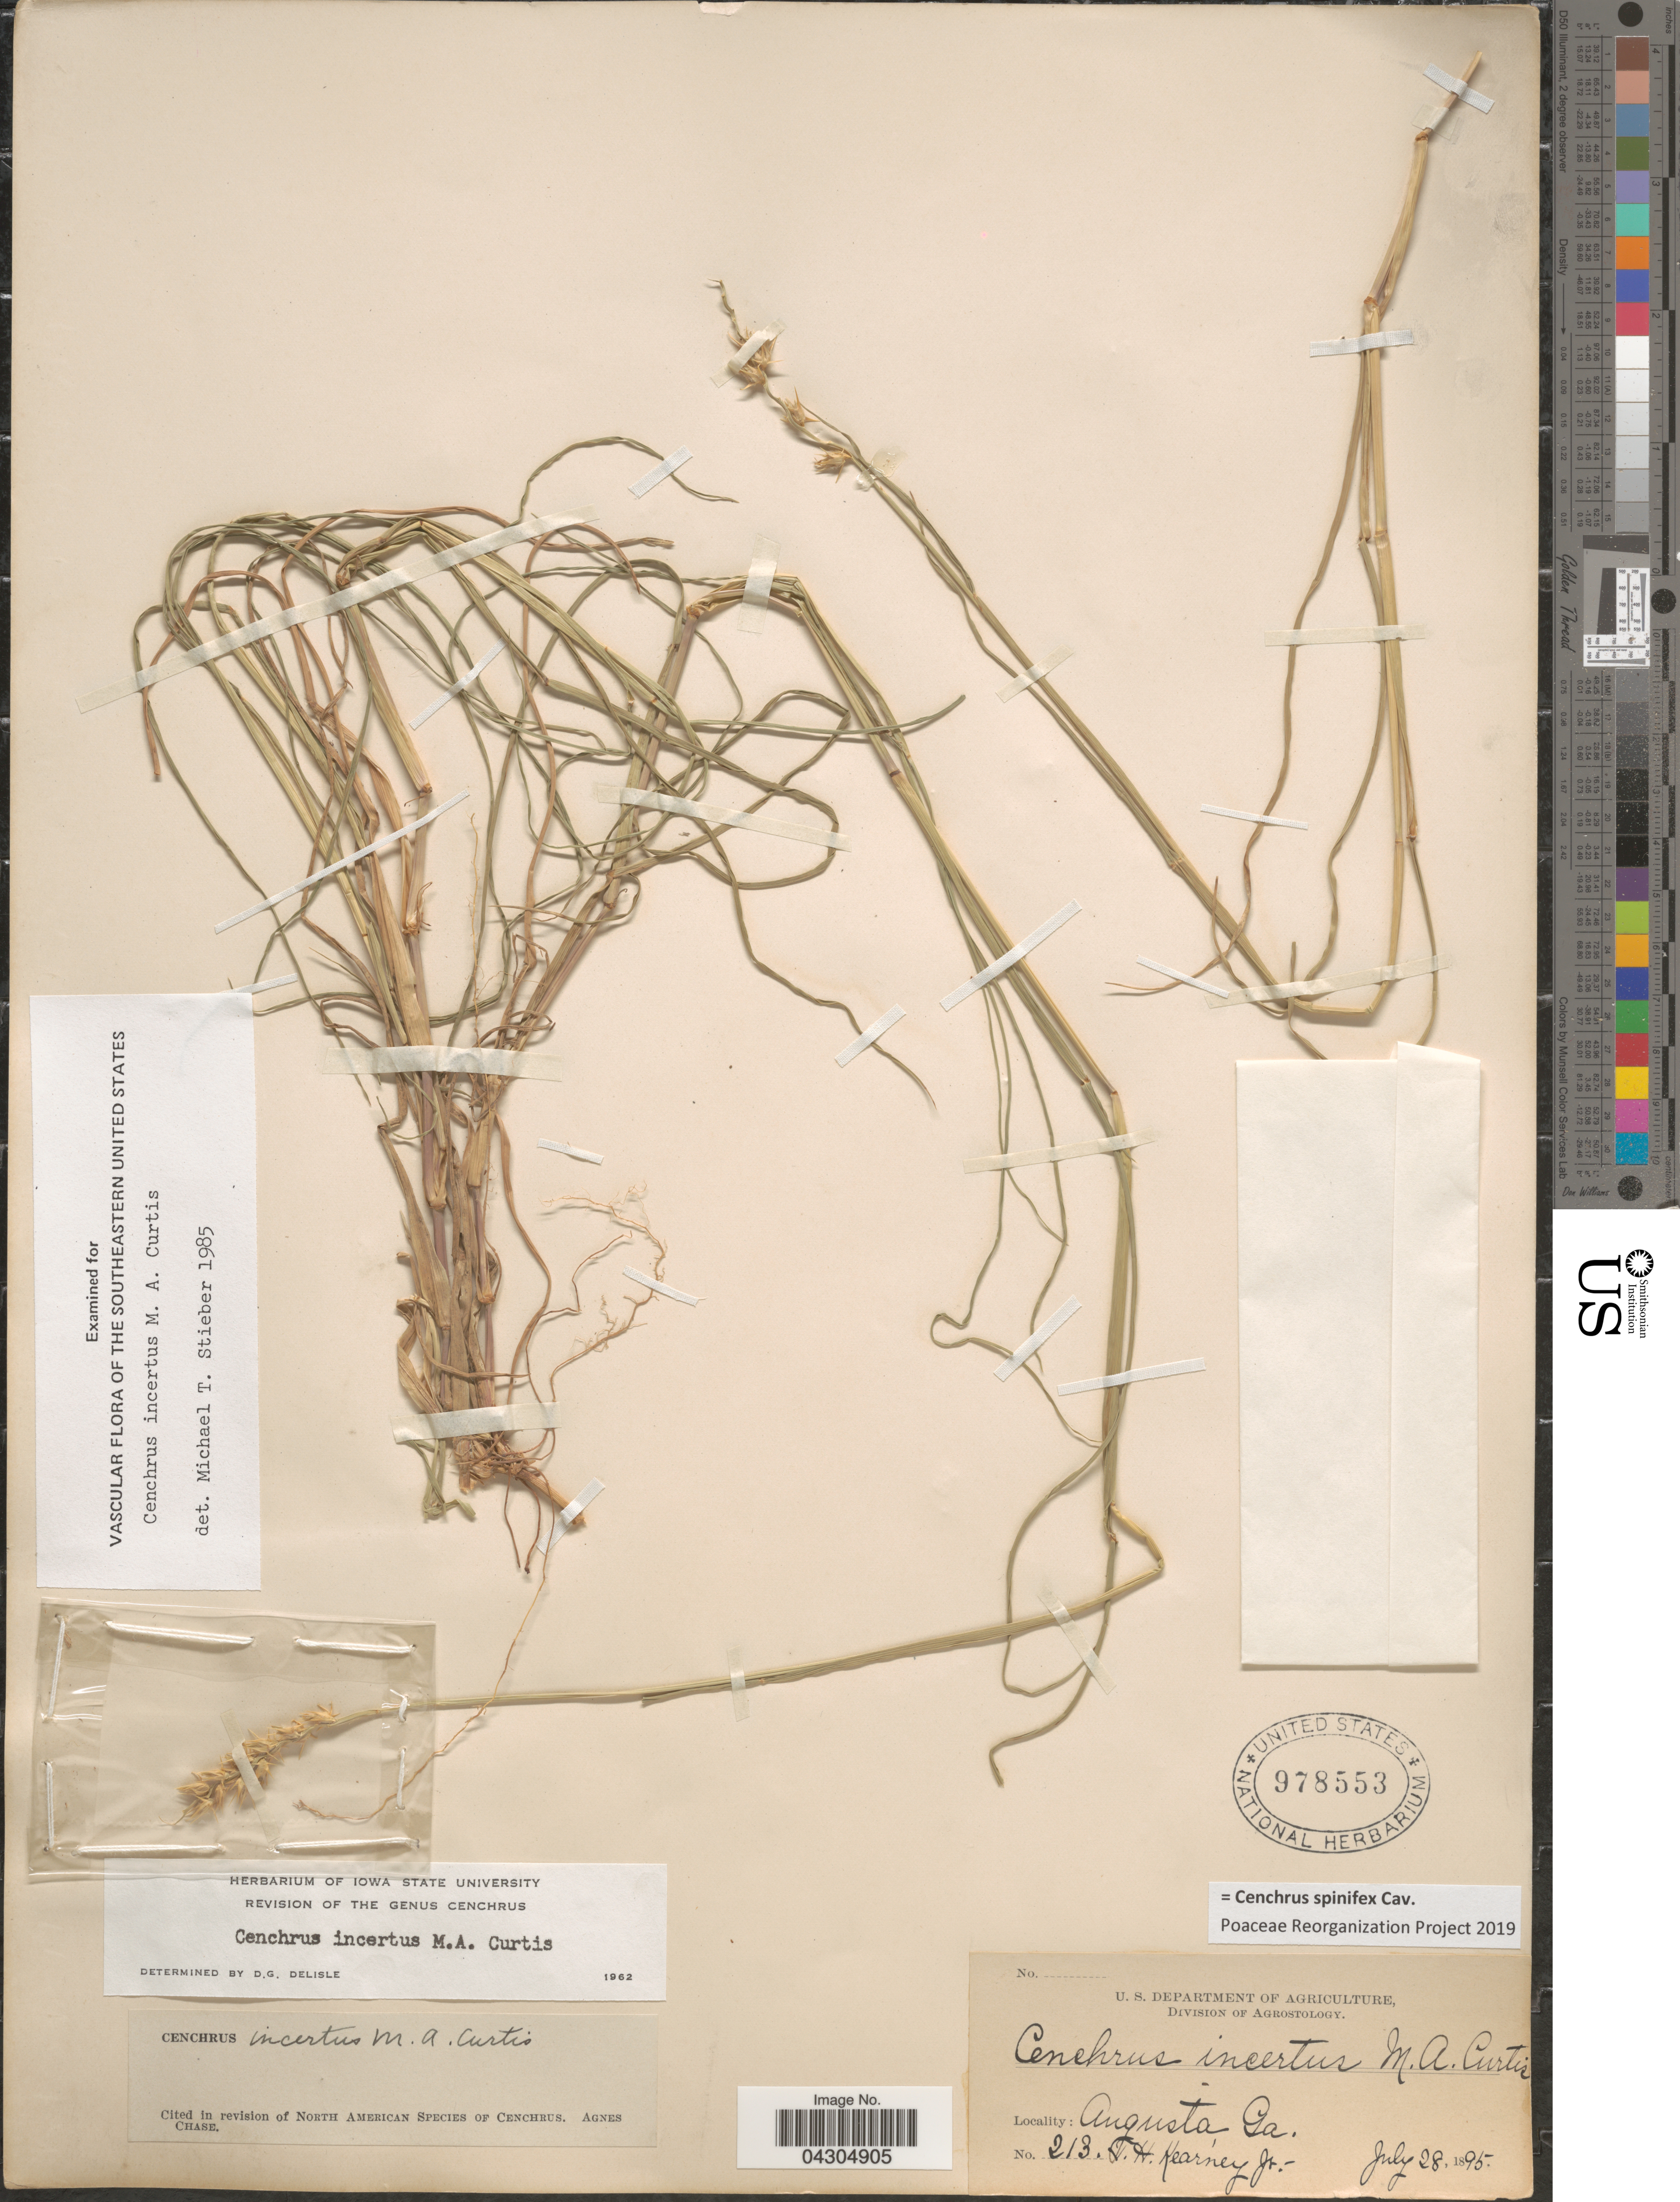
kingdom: Plantae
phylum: Tracheophyta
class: Liliopsida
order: Poales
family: Poaceae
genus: Cenchrus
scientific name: Cenchrus spinifex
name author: Cav.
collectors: T. H. Kearney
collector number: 213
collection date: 1895-07-28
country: United States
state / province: Georgia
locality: Augusta.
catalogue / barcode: US 978553